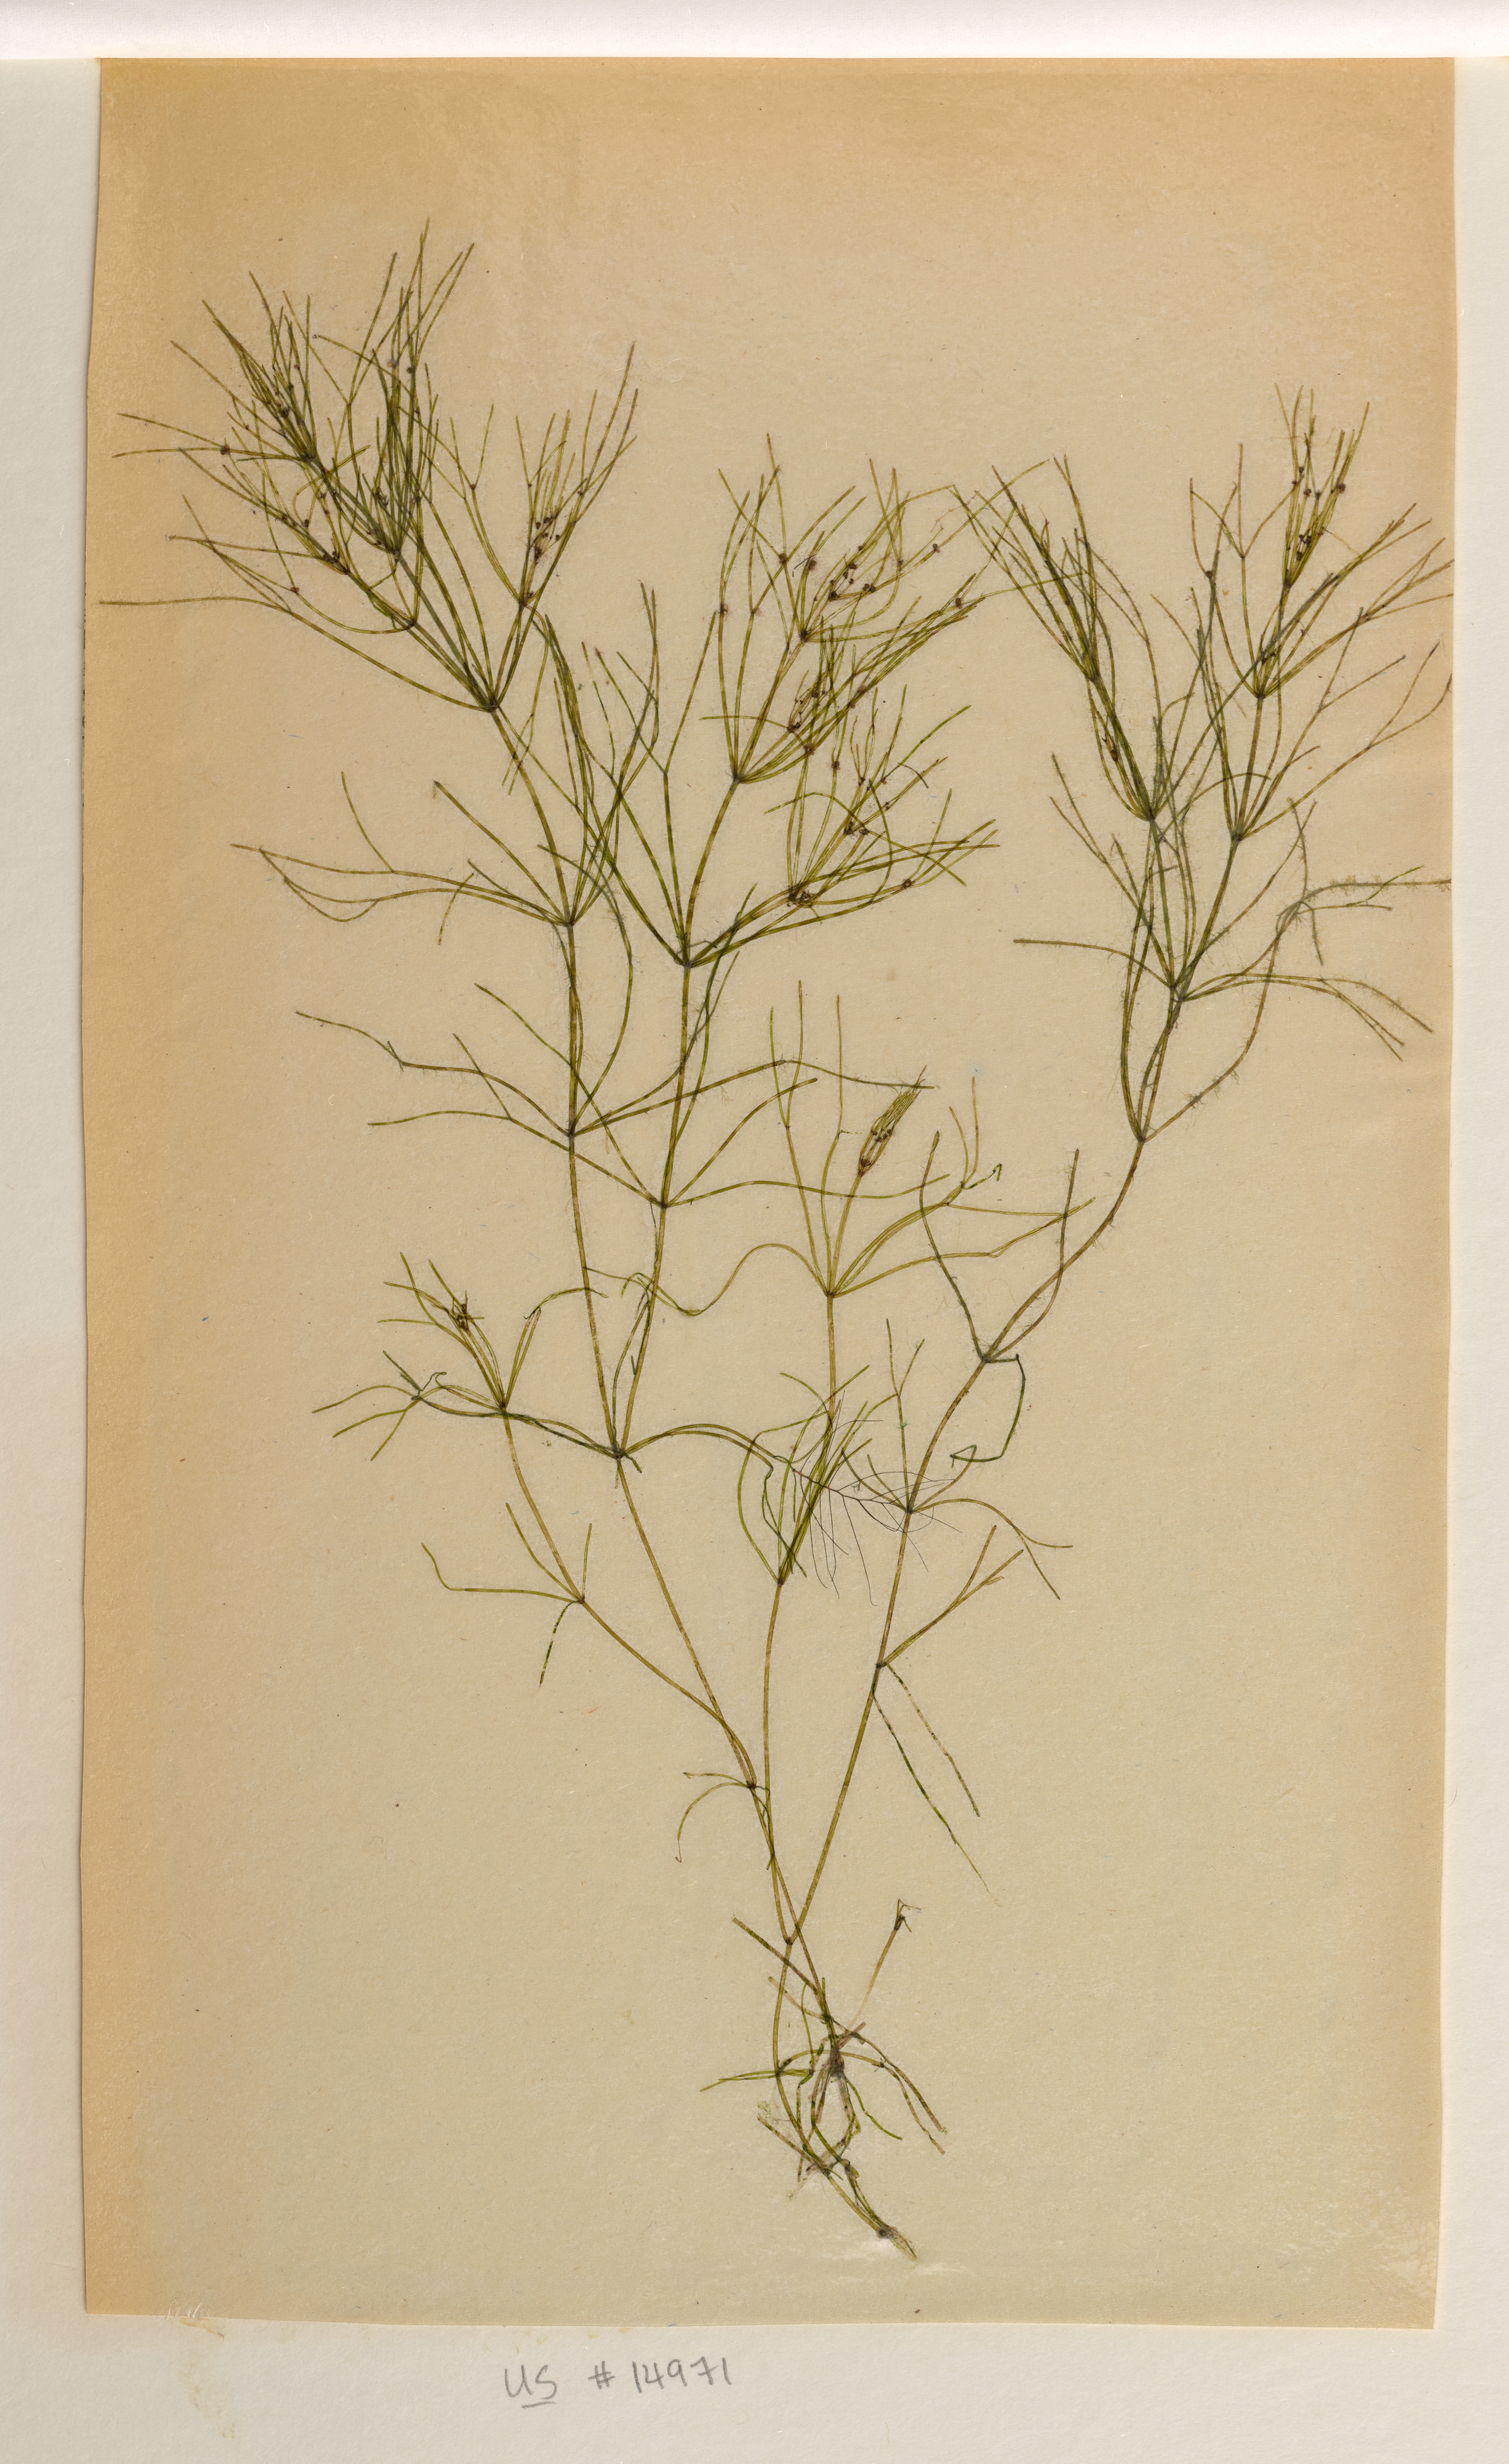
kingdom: Plantae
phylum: Charophyta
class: Charophyceae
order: Charales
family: Characeae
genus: Nitella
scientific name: Nitella flexilis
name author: (L.) C. Agardh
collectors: W. Krause & H. Krause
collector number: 32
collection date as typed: Jul 1985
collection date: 1985-07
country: France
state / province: Nouvelle-Aquitaine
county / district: Landes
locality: Port de Maguide, Lac de Sanguinet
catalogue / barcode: US 14971